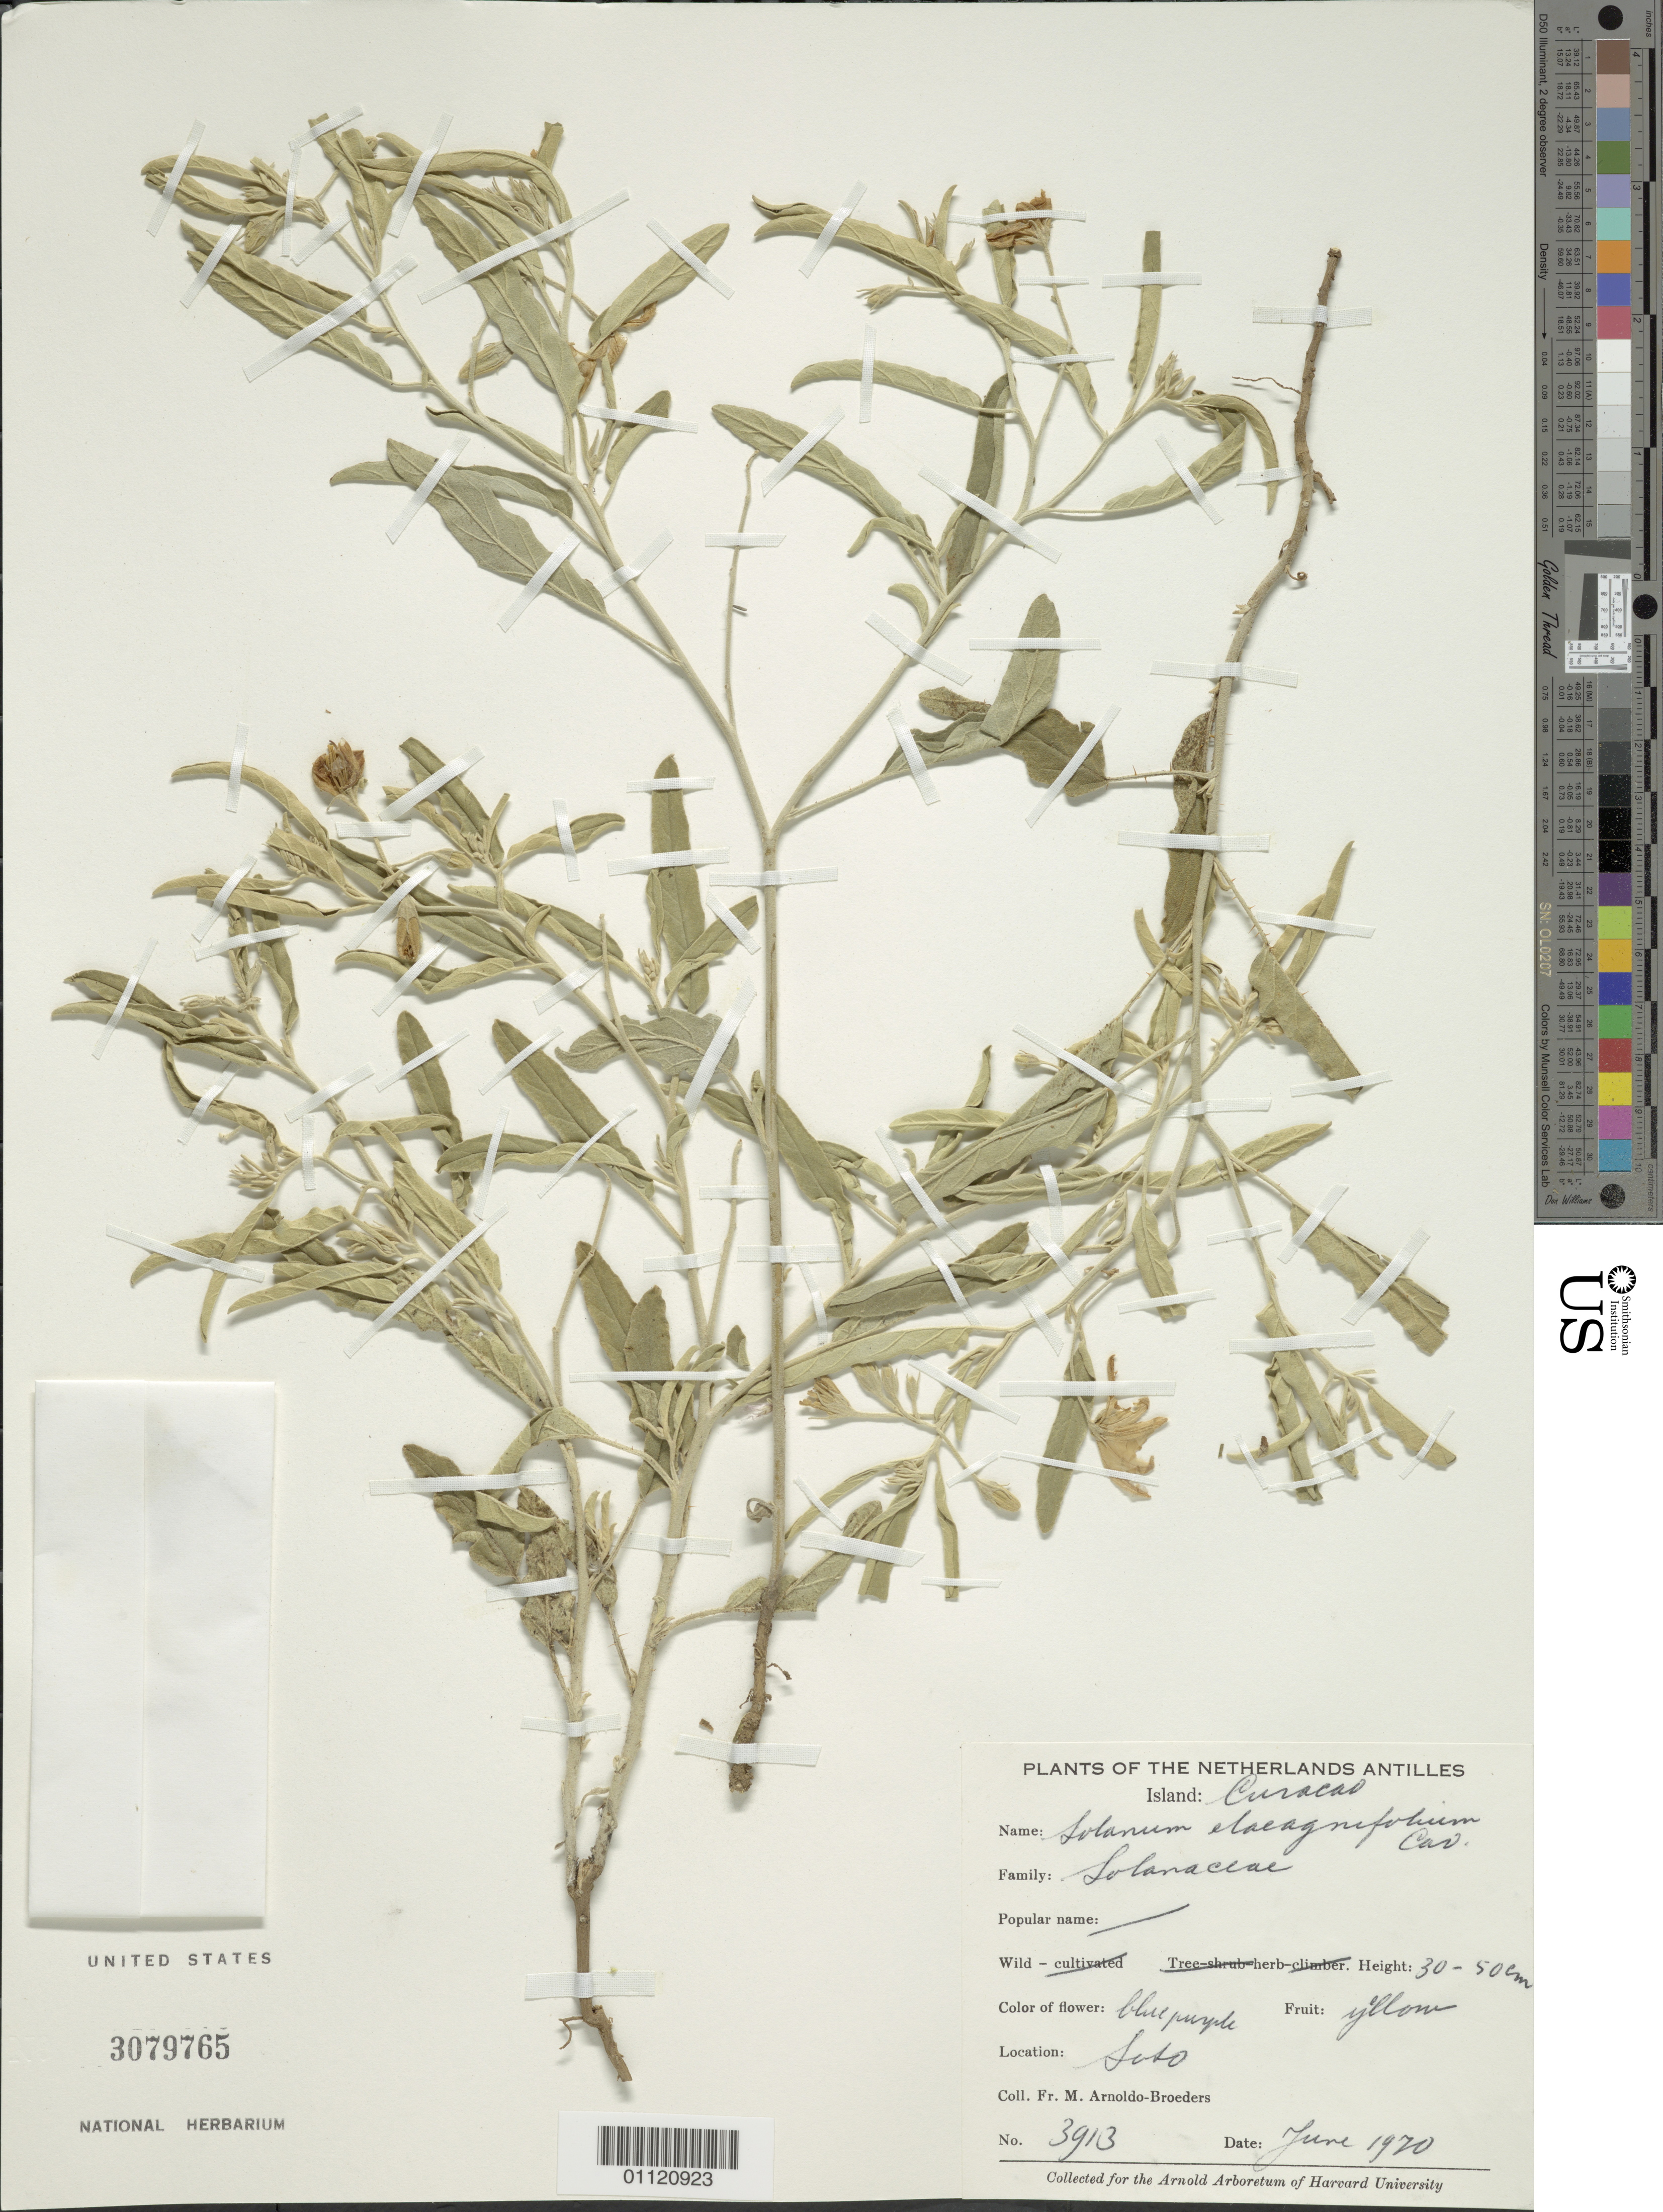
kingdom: Plantae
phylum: Tracheophyta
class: Magnoliopsida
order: Solanales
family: Solanaceae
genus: Solanum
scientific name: Solanum elaeagnifolium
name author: Cav.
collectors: N. Arnoldo-Broeders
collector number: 3913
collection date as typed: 01 Jun 1970 to 30 Jun 1970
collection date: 1970-06-01/1970-06-30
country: Curaçao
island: Curaçao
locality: Suto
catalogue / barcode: US 3079765